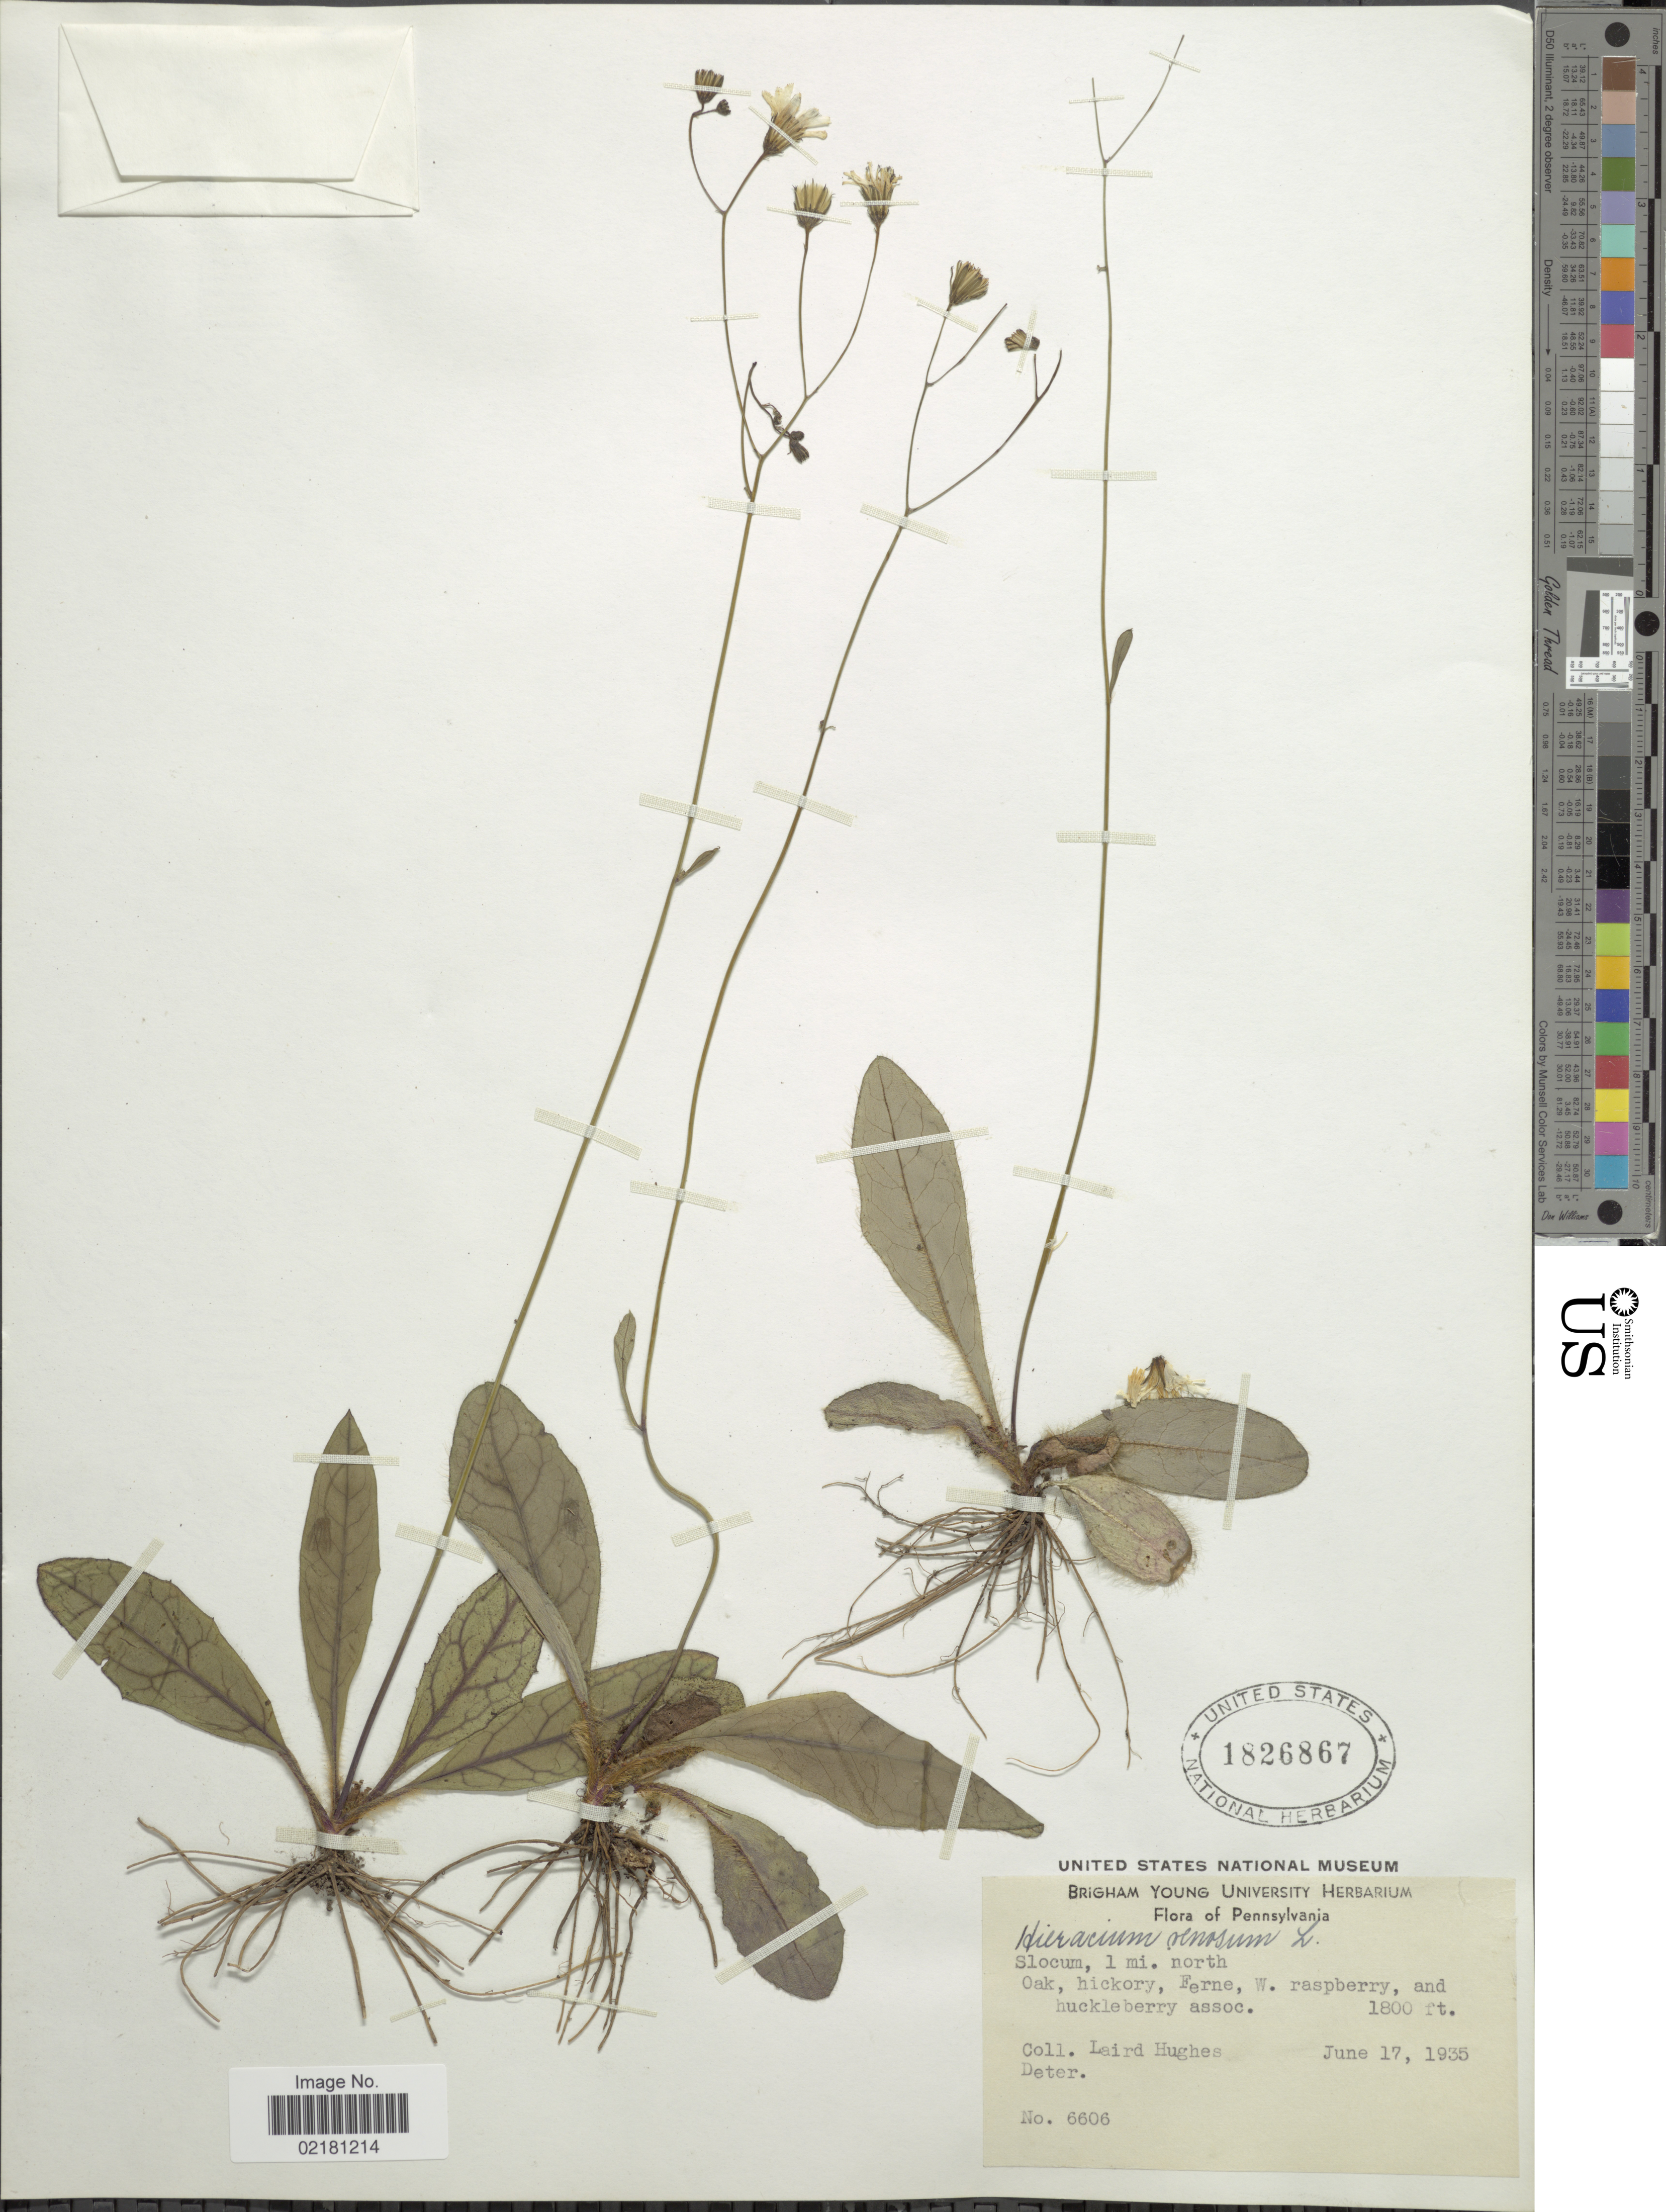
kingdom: Plantae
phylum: Tracheophyta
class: Magnoliopsida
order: Asterales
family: Asteraceae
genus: Hieracium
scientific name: Hieracium venosum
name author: L.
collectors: L. Hughes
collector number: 6606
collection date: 1935-06-17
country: United States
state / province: Pennsylvania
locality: Oak, hickory, Ferne, W. raspberry, and huckleberry assoc.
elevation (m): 549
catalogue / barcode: US 1826867